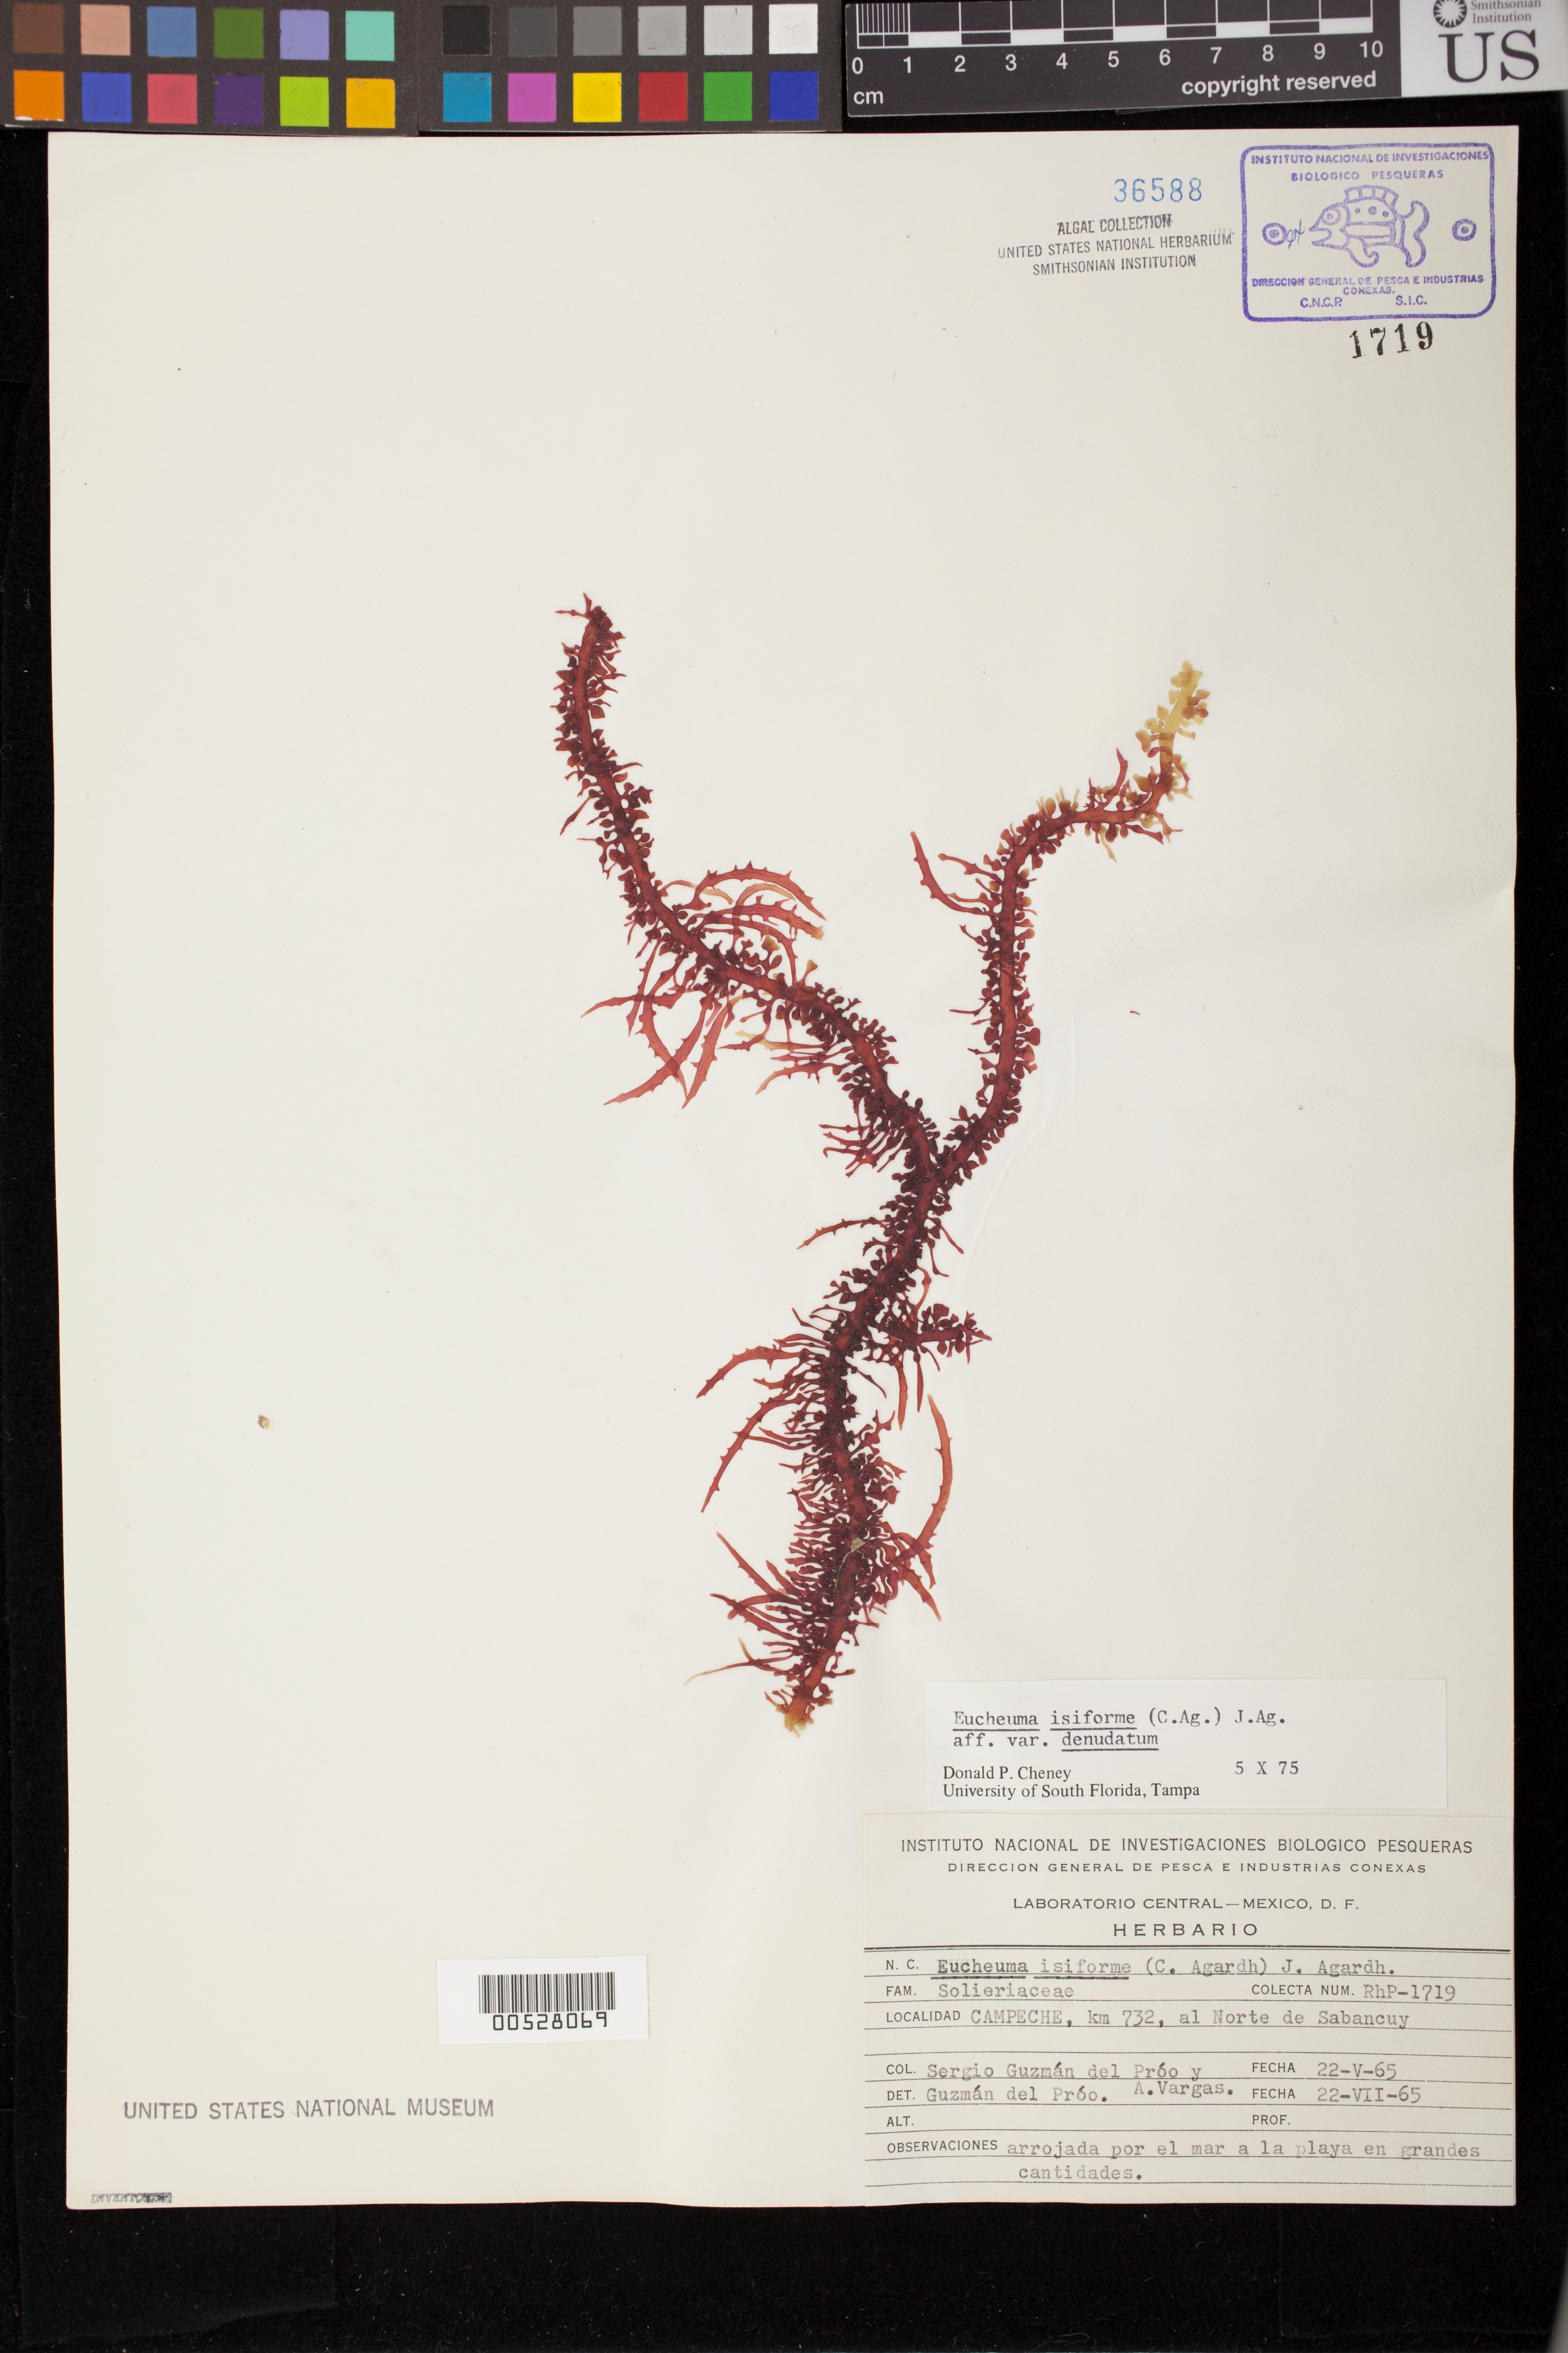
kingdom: Plantae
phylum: Rhodophyta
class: Florideophyceae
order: Gigartinales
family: Solieriaceae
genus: Eucheumatopsis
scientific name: Eucheumatopsis isiformis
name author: (C. Agardh) M.L. Núñez-Resendiz et al.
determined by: Algae name updating Project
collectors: S. Guzman del Proo & A. Vargas N.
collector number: Rhp-1719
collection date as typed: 22 May 1965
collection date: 1965-05-22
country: Mexico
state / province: Campeche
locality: North of Sabancuy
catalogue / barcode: US 36588